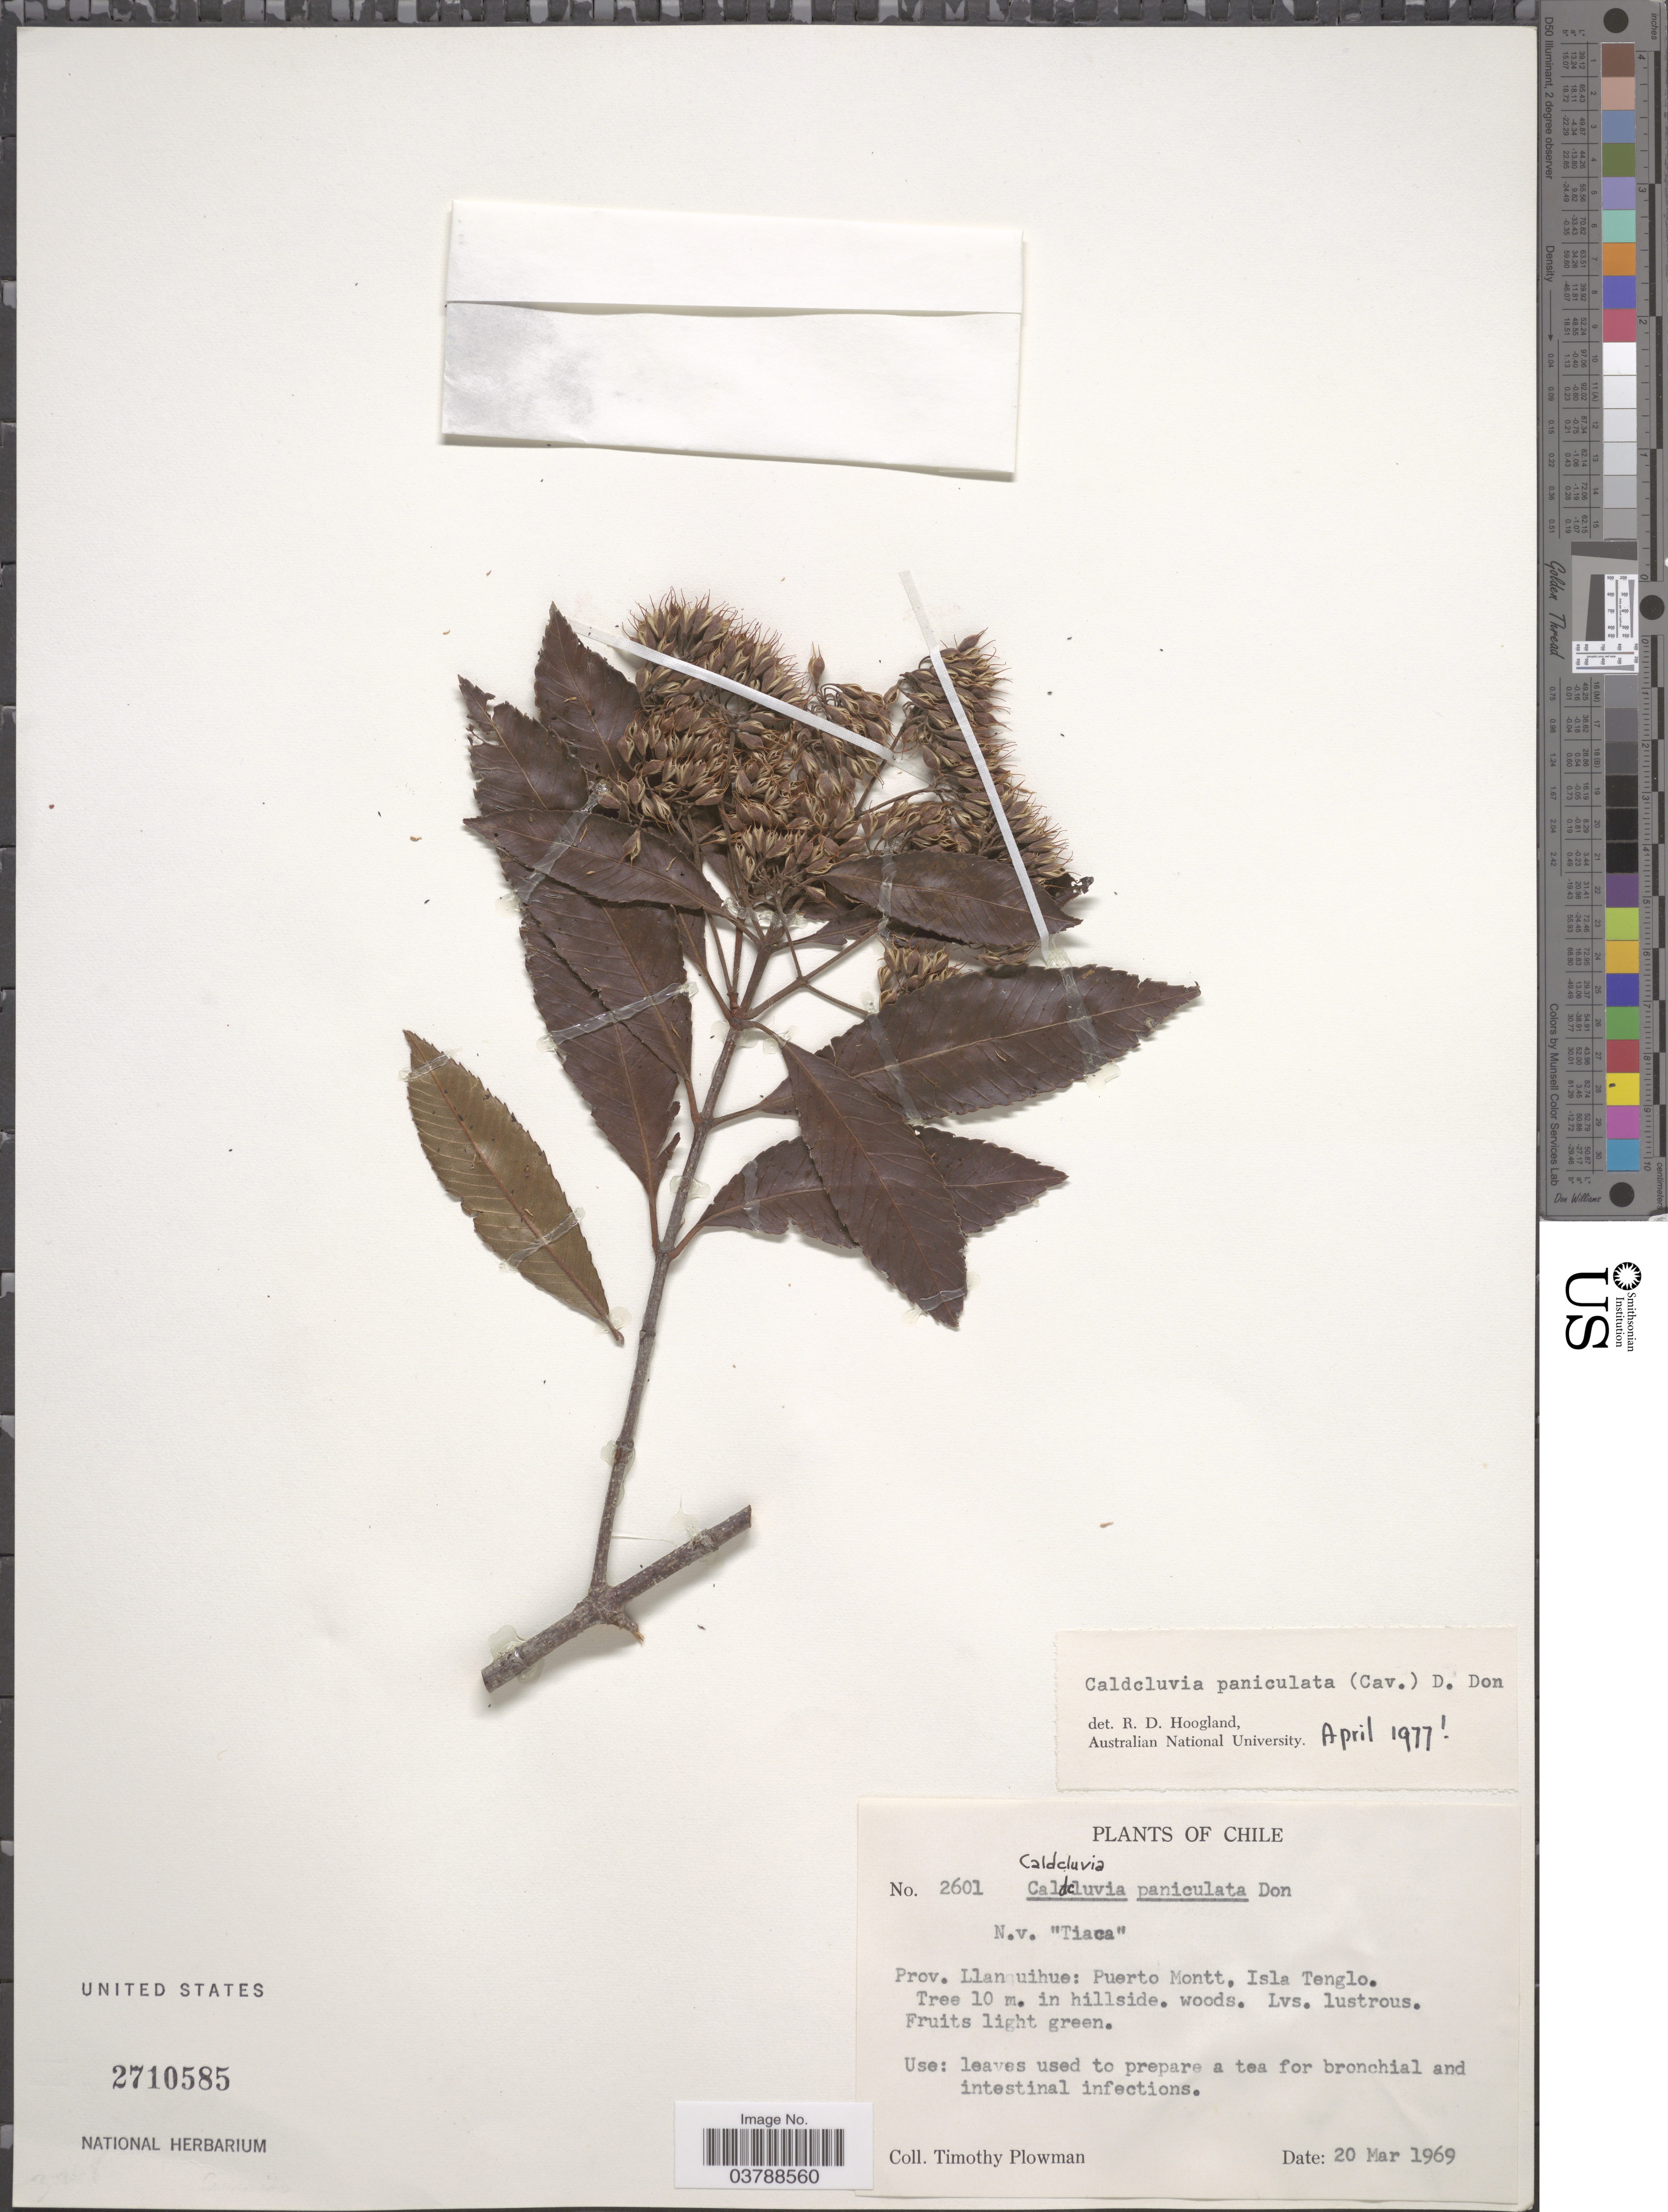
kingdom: Plantae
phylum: Tracheophyta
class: Magnoliopsida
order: Oxalidales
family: Cunoniaceae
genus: Caldcluvia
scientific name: Caldcluvia paniculata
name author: (Cav.) D. Don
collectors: T. Plowman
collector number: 2601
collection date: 1969-03-20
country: Chile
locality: Prov. Llanquihue: Puerto Montt, Isla Tenglo.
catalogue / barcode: US 2710585